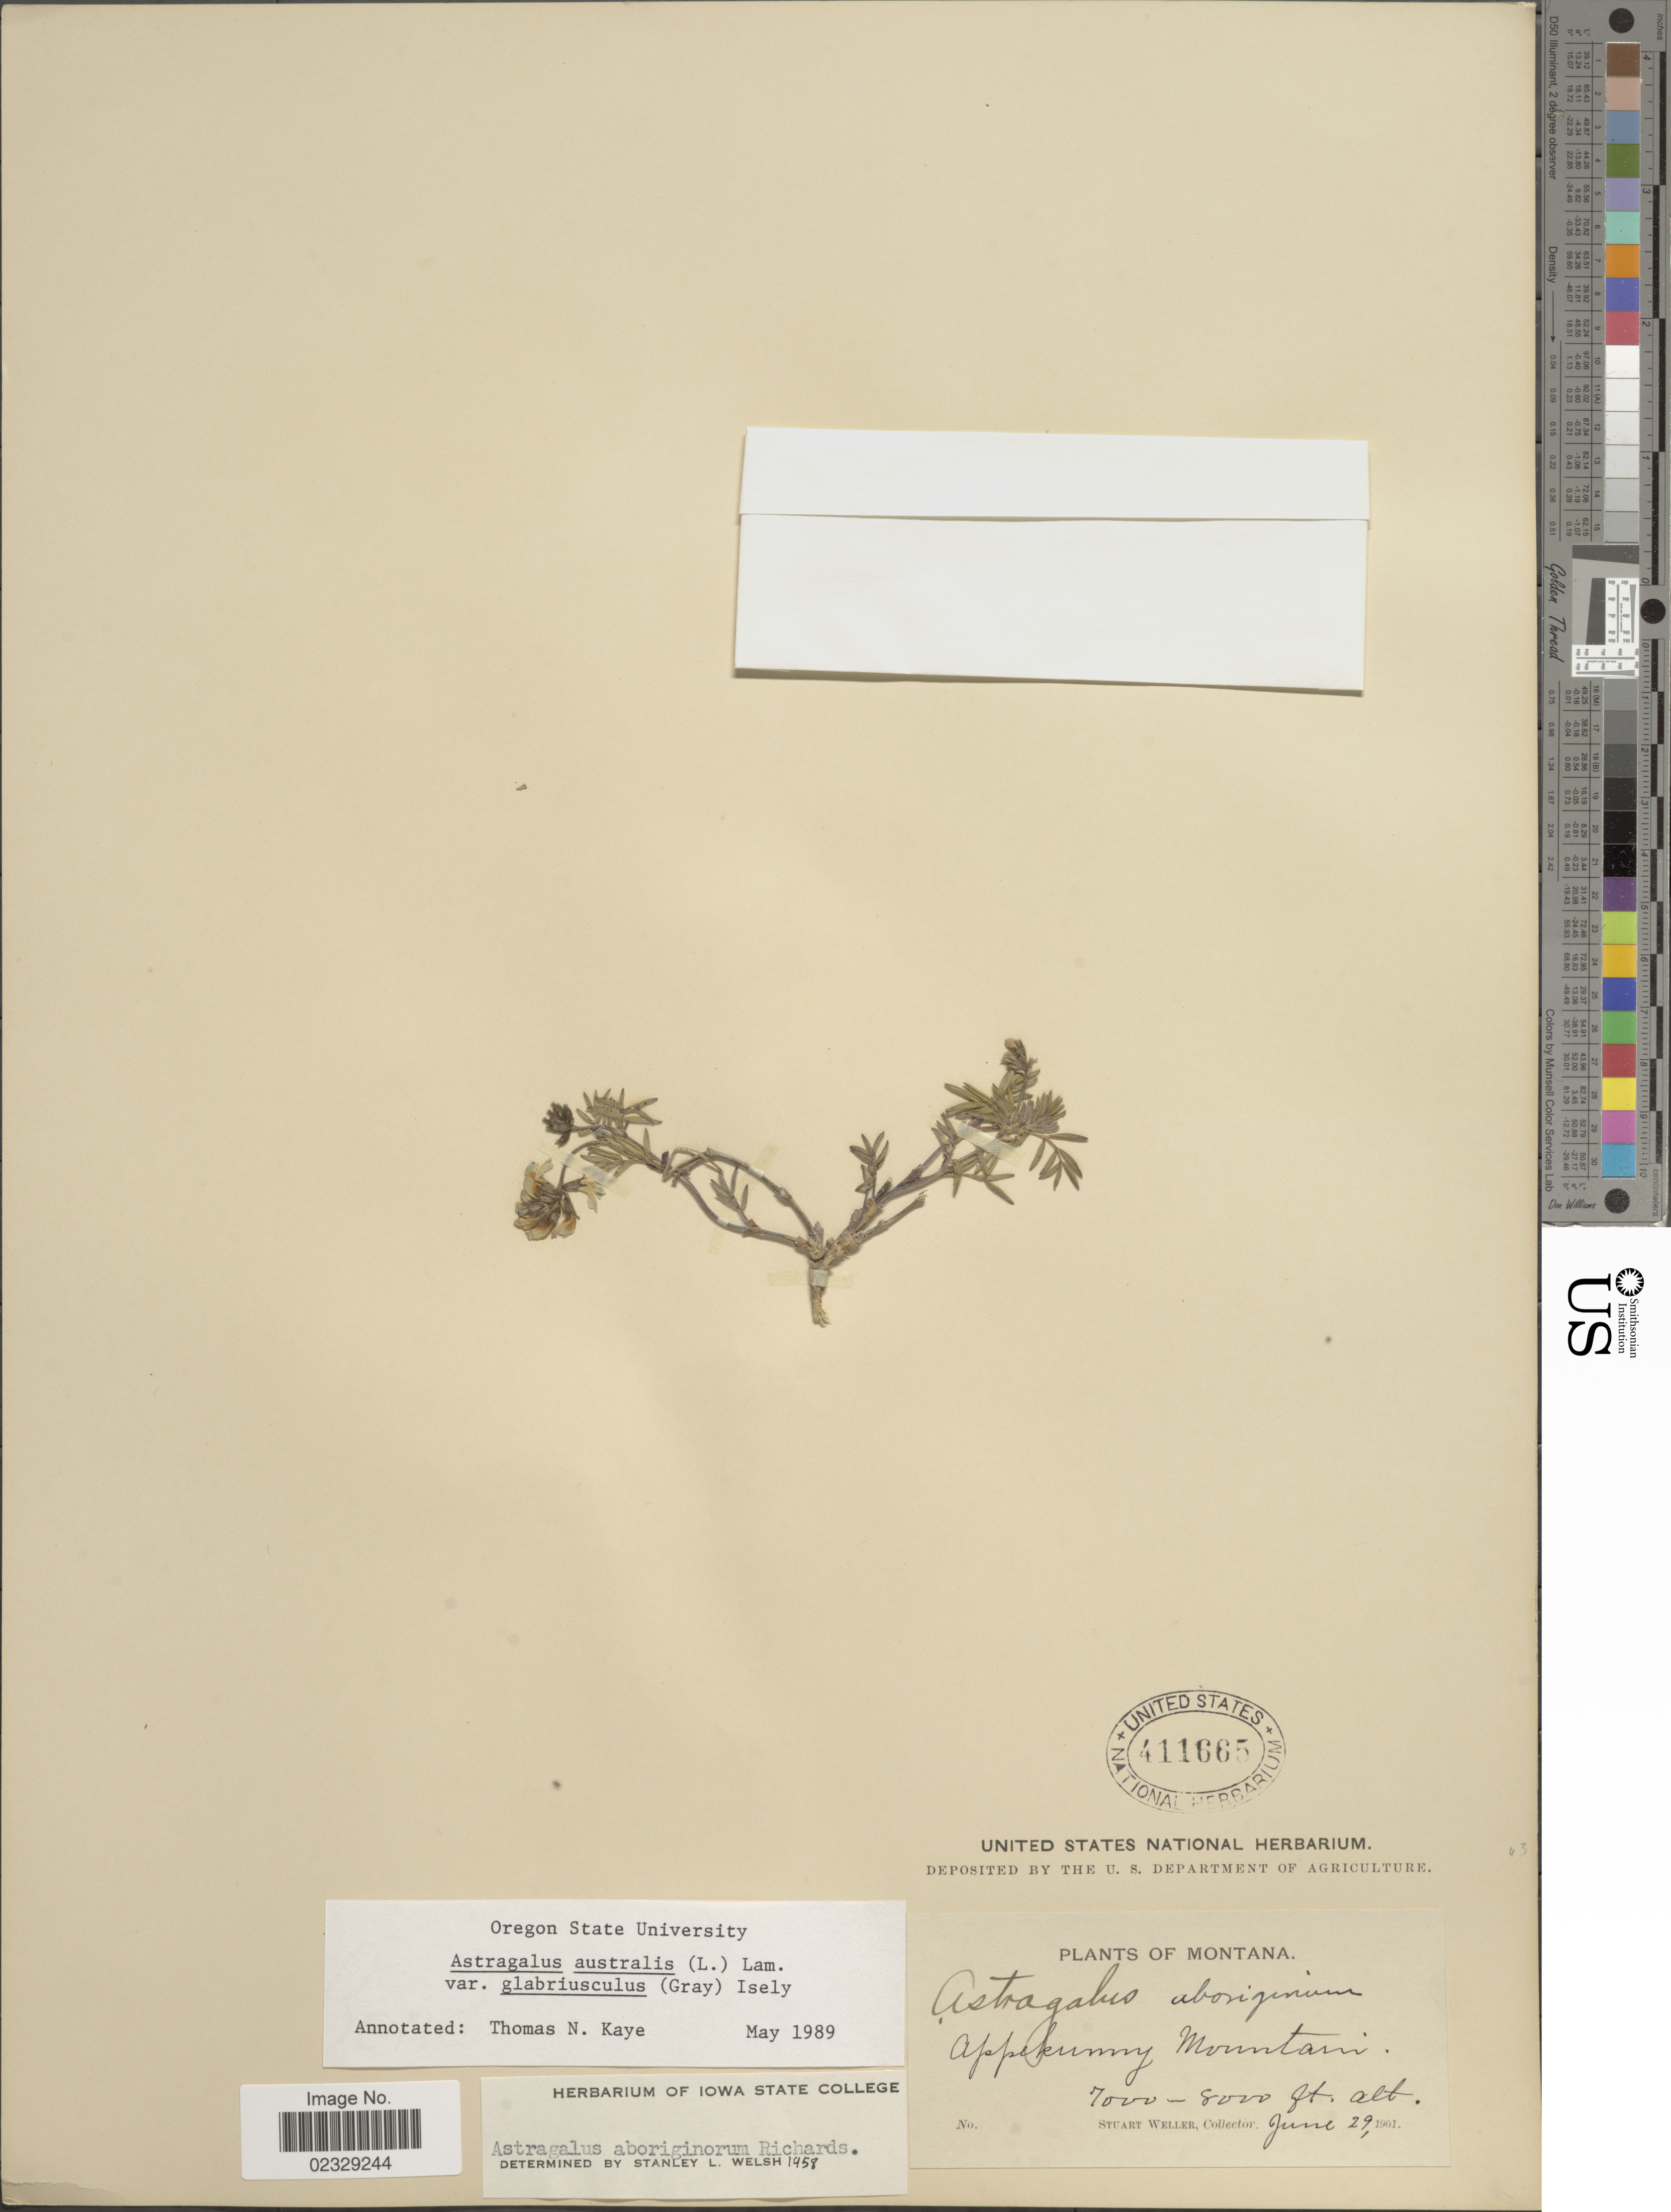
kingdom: Plantae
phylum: Tracheophyta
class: Magnoliopsida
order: Fabales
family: Fabaceae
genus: Astragalus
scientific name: Astragalus australis var. glabriusculus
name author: (Hook.) Isley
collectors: S. Weller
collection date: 1901-06-29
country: United States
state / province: Montana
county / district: Glacier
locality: Appekunny Mountain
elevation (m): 2134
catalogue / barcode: US 411665